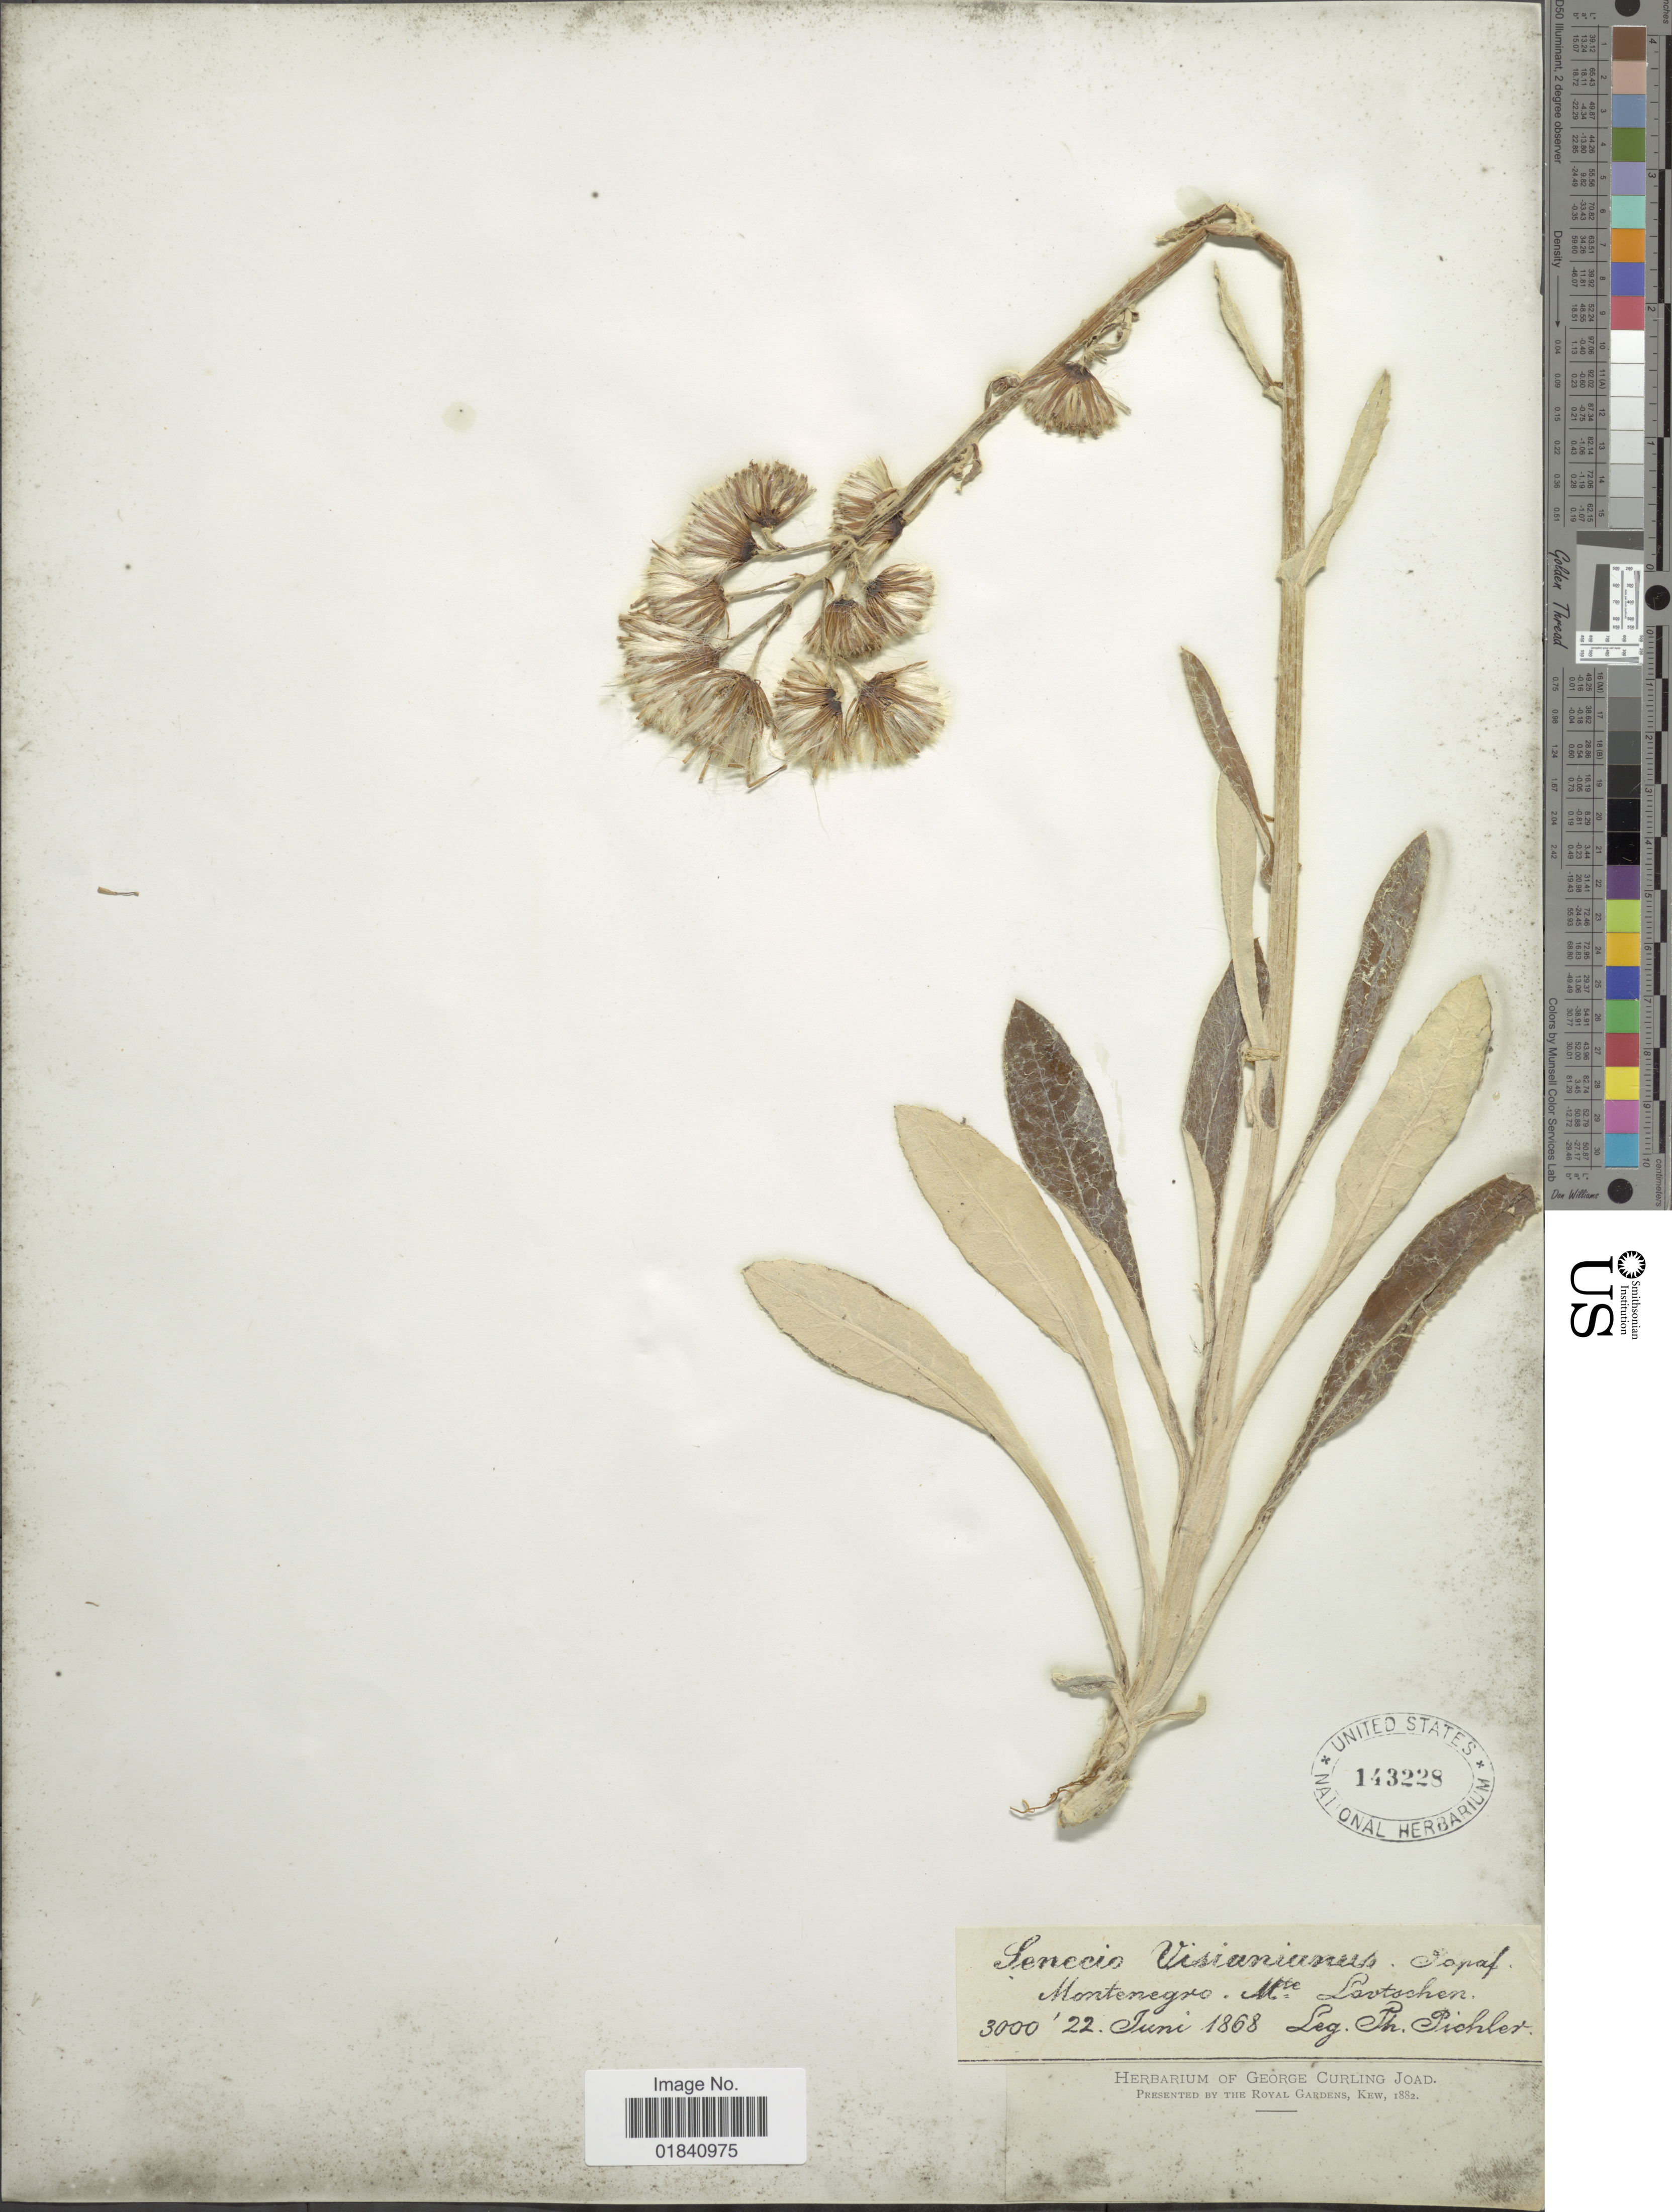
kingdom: Plantae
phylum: Tracheophyta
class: Magnoliopsida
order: Asterales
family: Asteraceae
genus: Senecio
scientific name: Senecio visianus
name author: Papaf. ex Vis.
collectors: T. Pichler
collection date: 1868-06-22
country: Montenegro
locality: Mt. Lovcen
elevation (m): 914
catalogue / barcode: US 143228